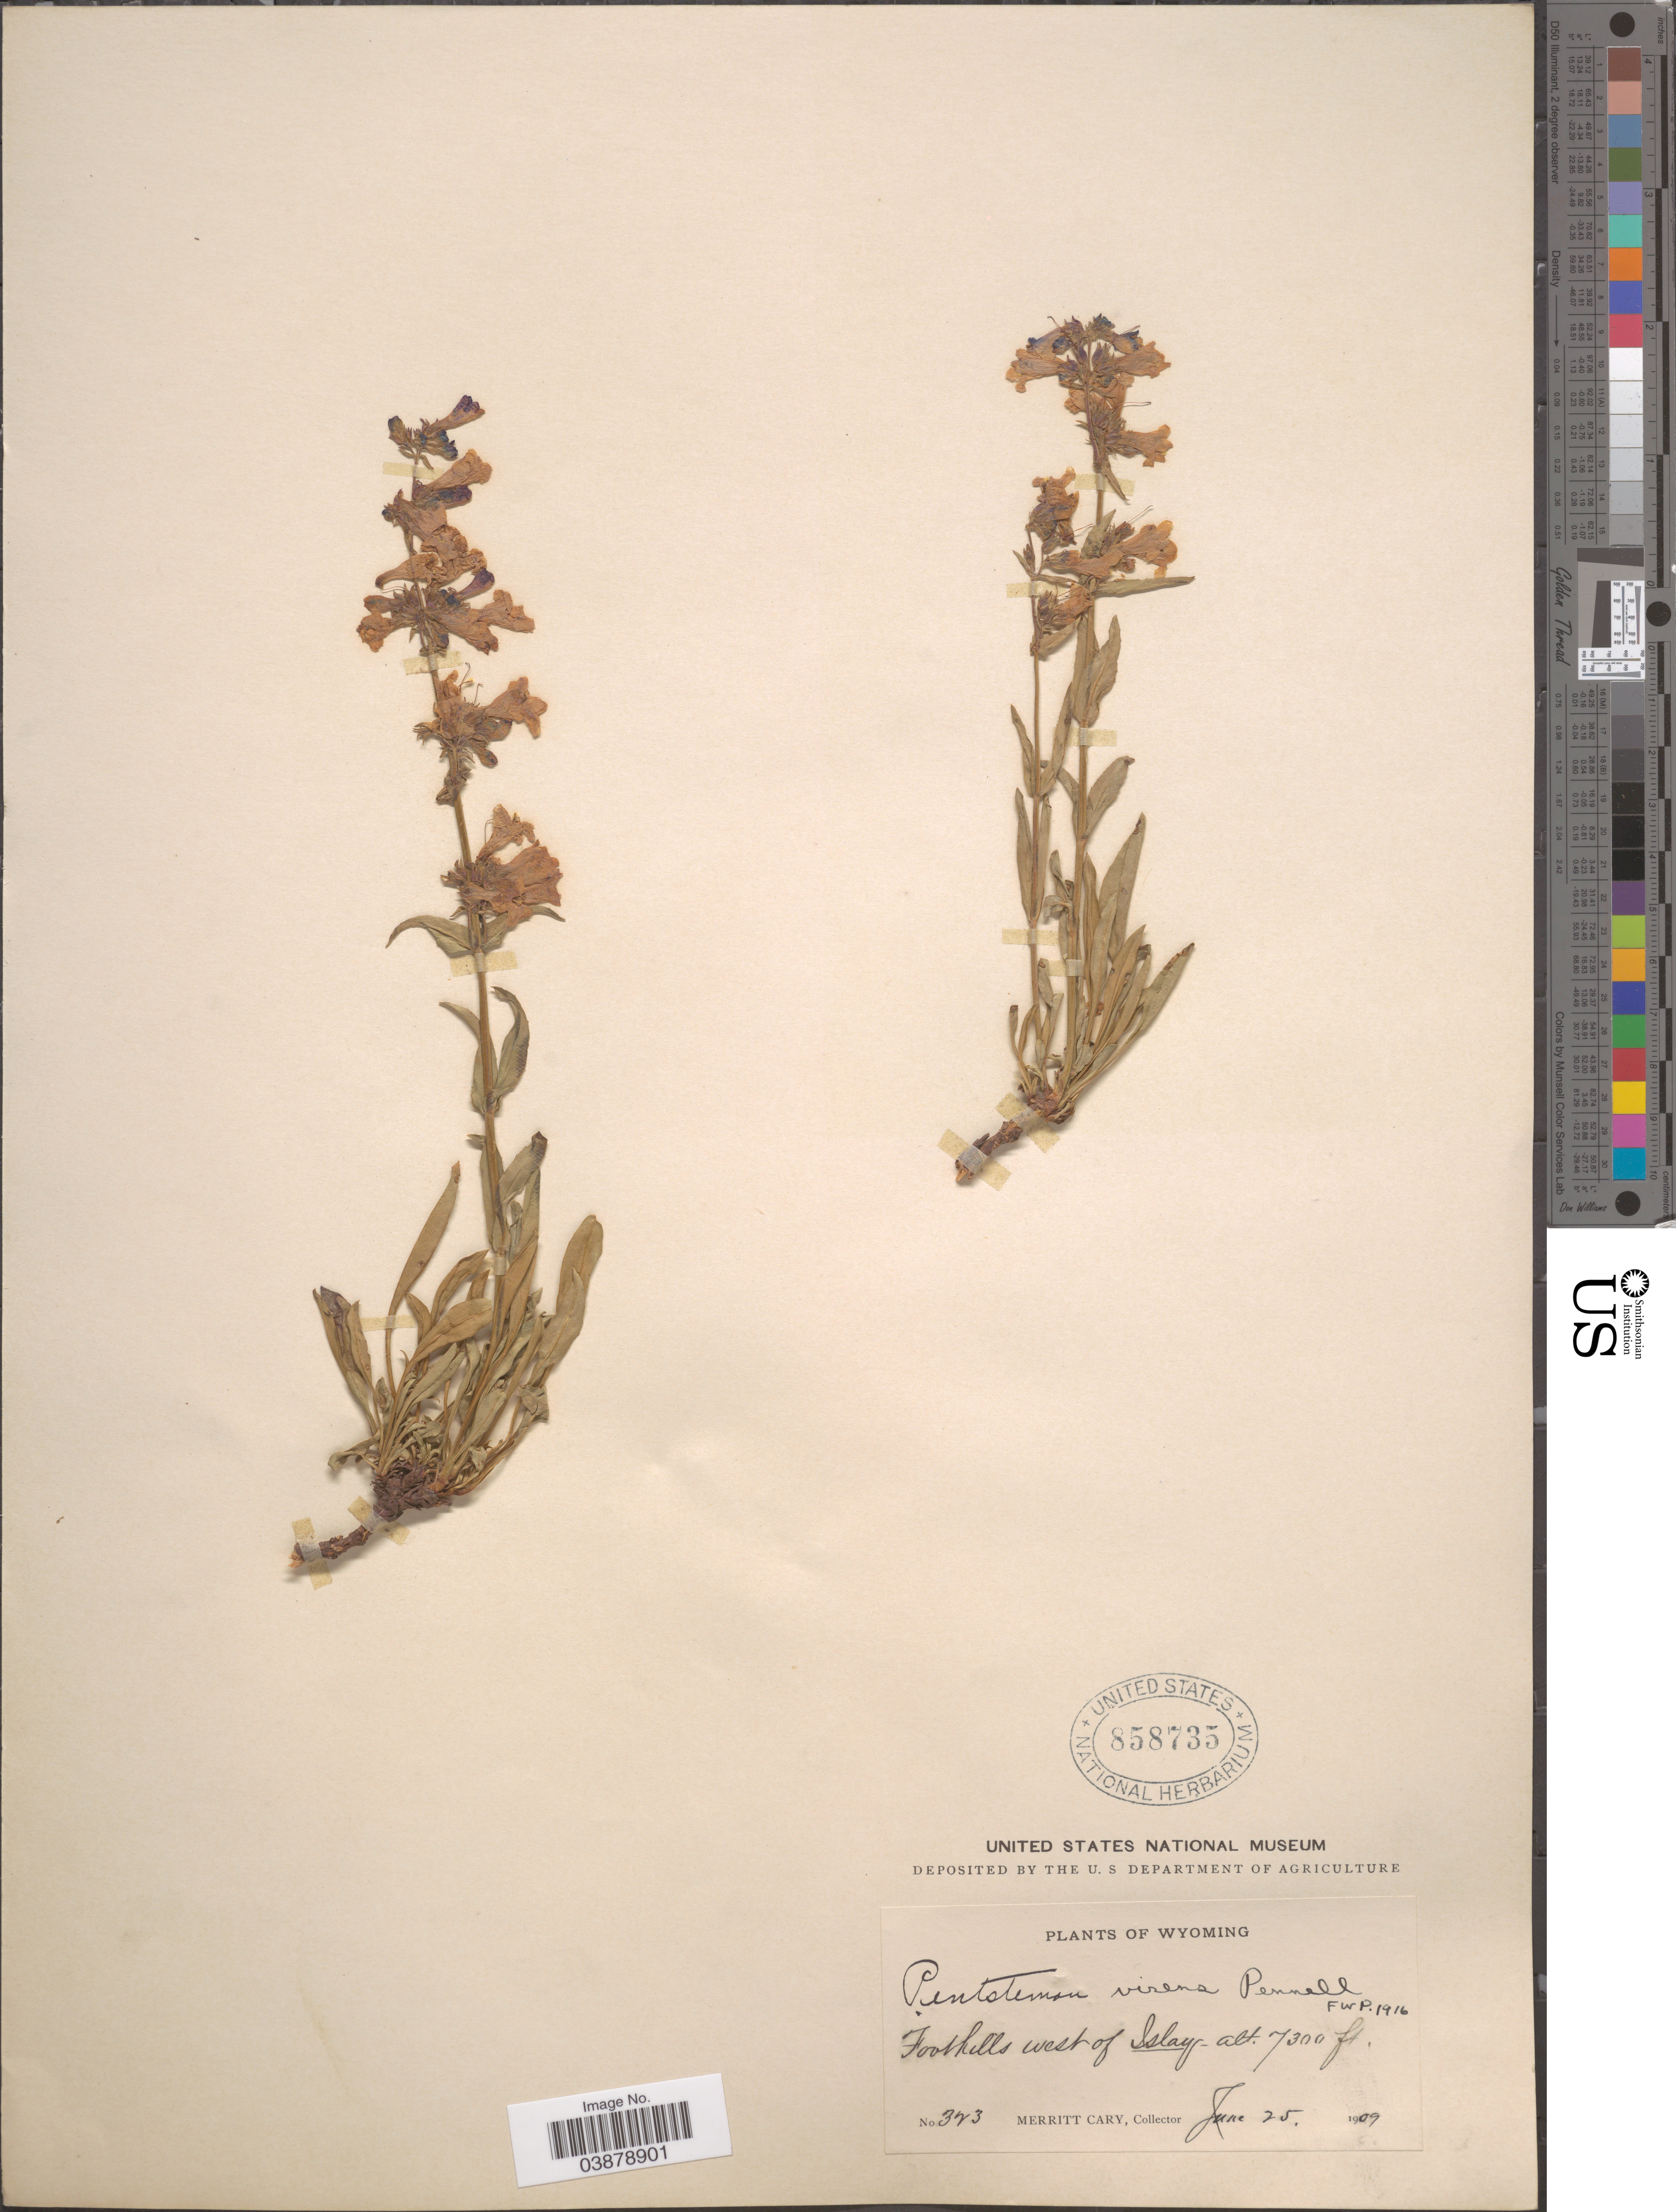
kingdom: Plantae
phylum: Tracheophyta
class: Magnoliopsida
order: Lamiales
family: Plantaginaceae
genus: Penstemon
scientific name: Penstemon virens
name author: Pennell ex Rydb.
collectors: M. Cary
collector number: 323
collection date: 1909-06-25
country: United States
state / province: Wyoming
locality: Foothills west of Islay.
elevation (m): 2225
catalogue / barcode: US 858735